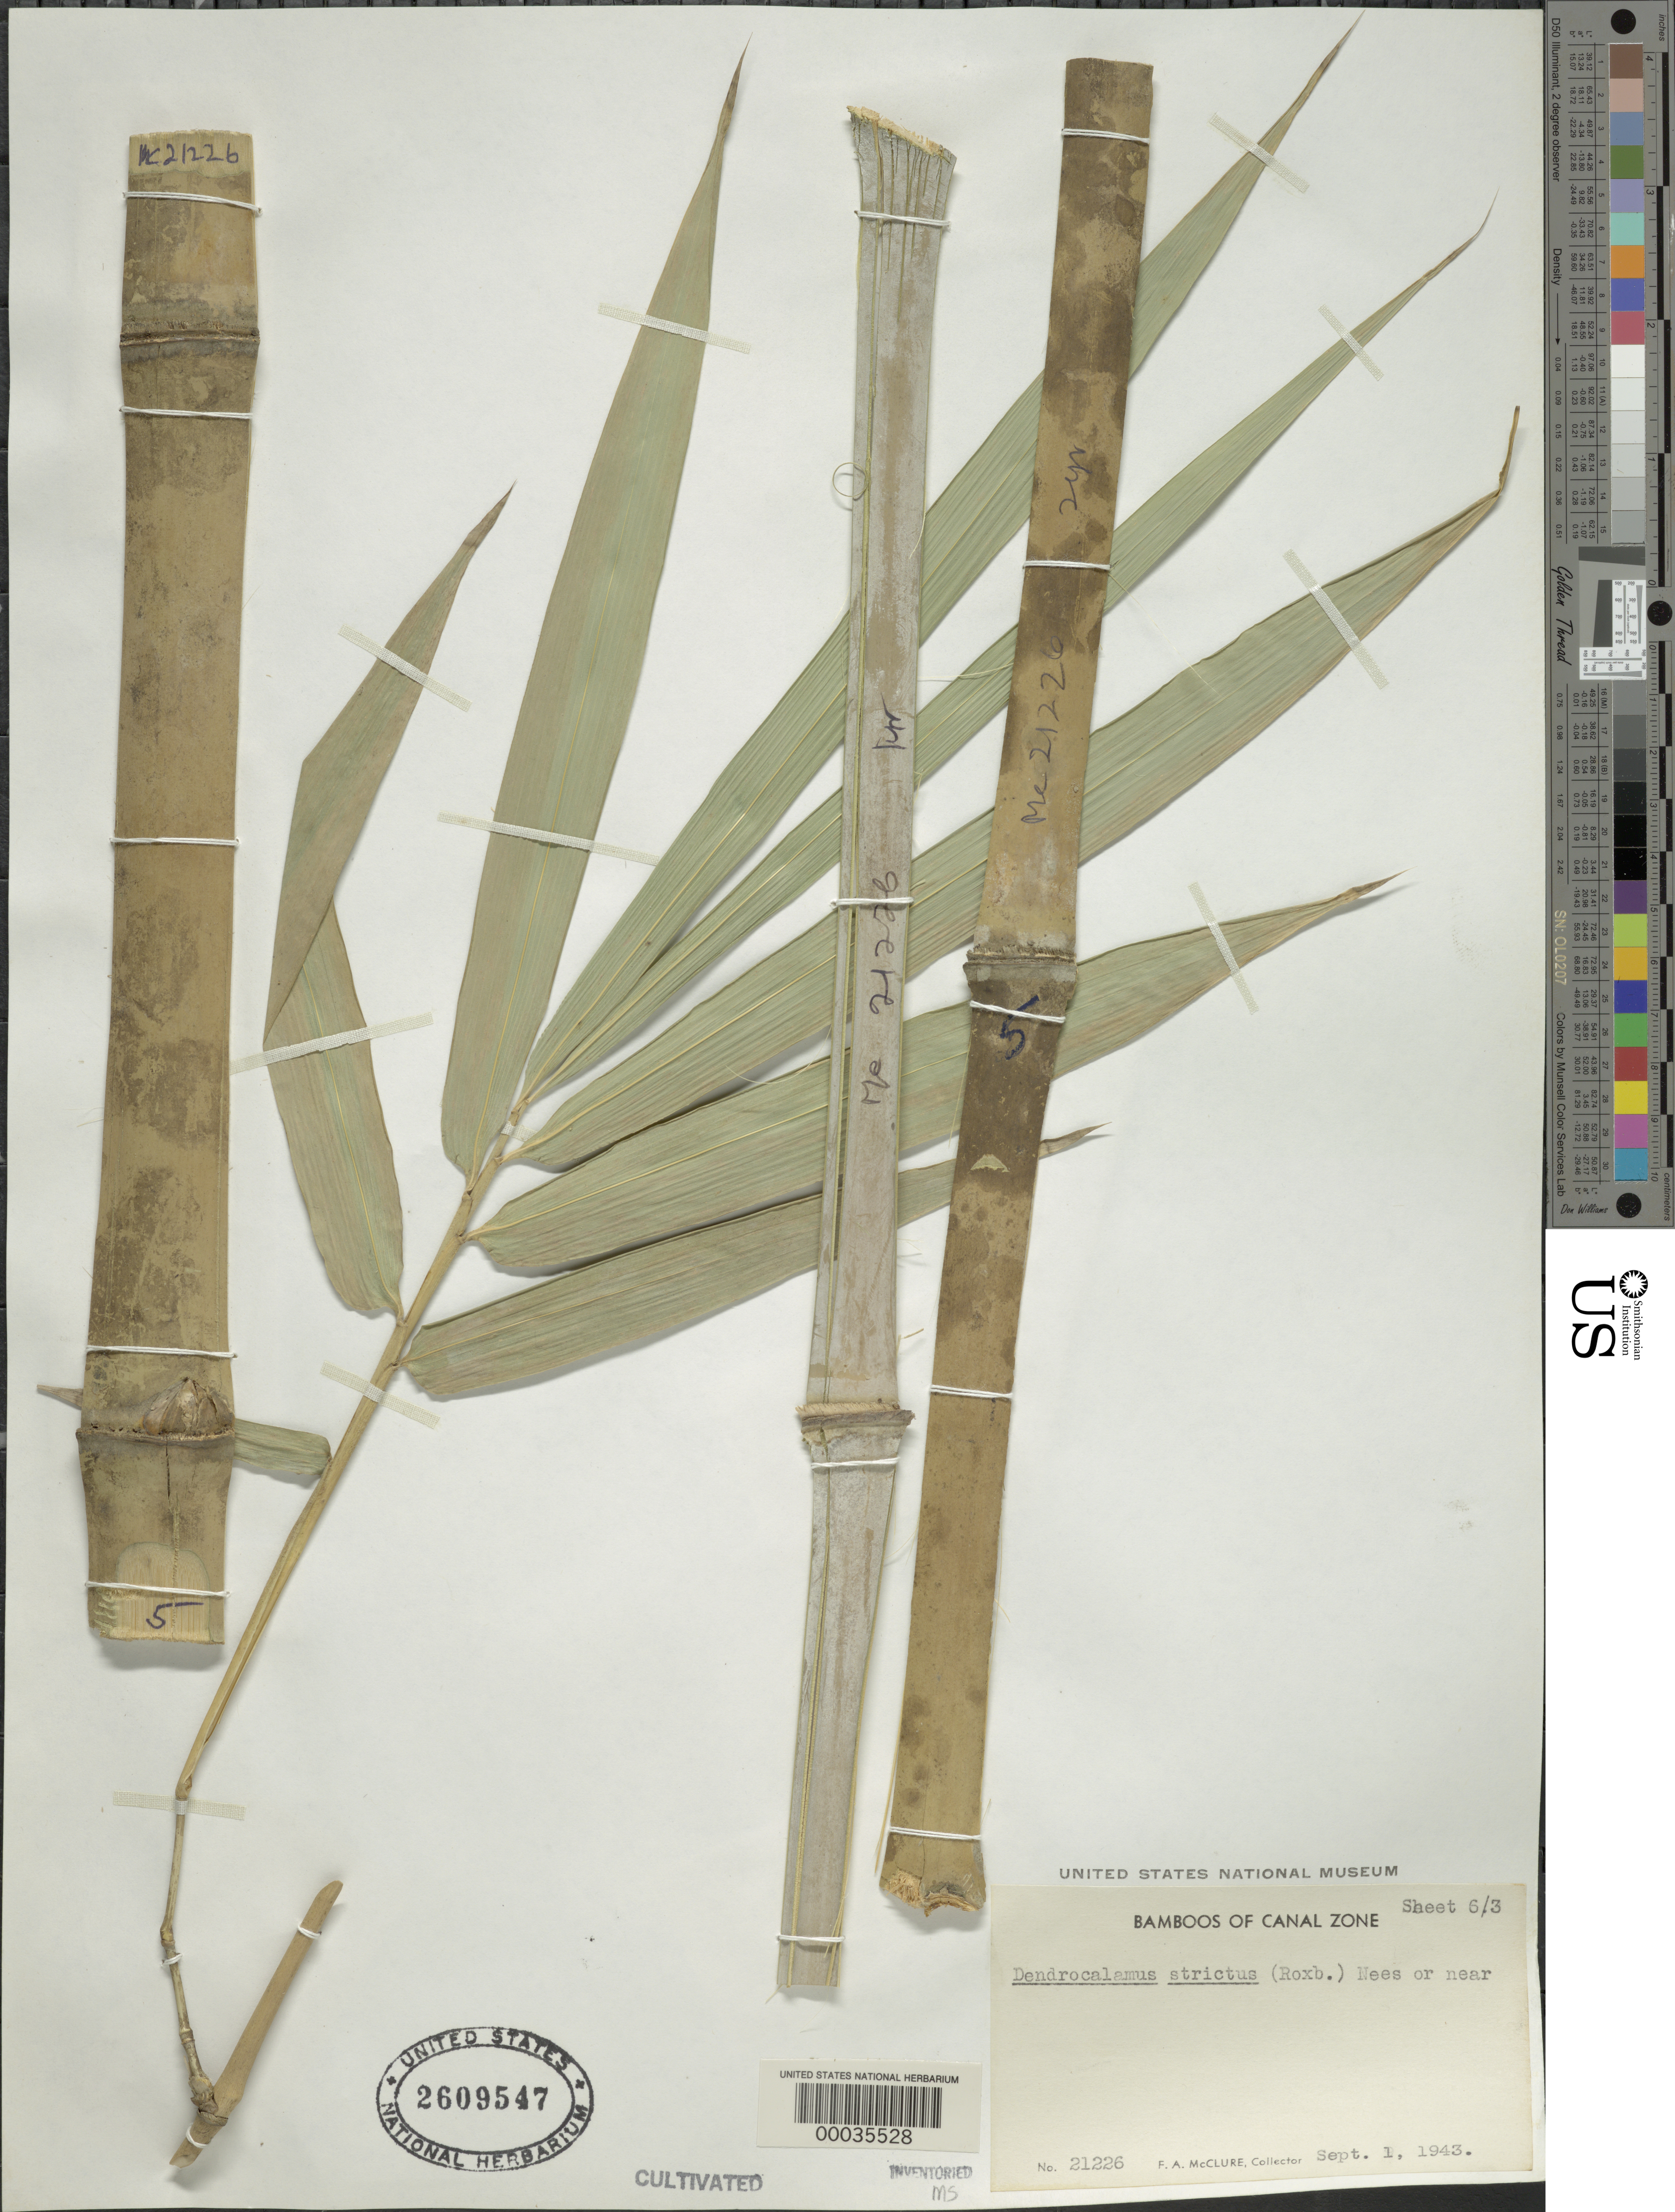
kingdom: Plantae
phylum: Tracheophyta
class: Liliopsida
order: Poales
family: Poaceae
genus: Dendrocalamus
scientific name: Dendrocalamus strictus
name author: (Roxb.) Nees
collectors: F. A. McClure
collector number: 21226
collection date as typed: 01 Sep 1943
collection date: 1943-09-01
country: Panama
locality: Esperimental Garden-summit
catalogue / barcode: US 2609547